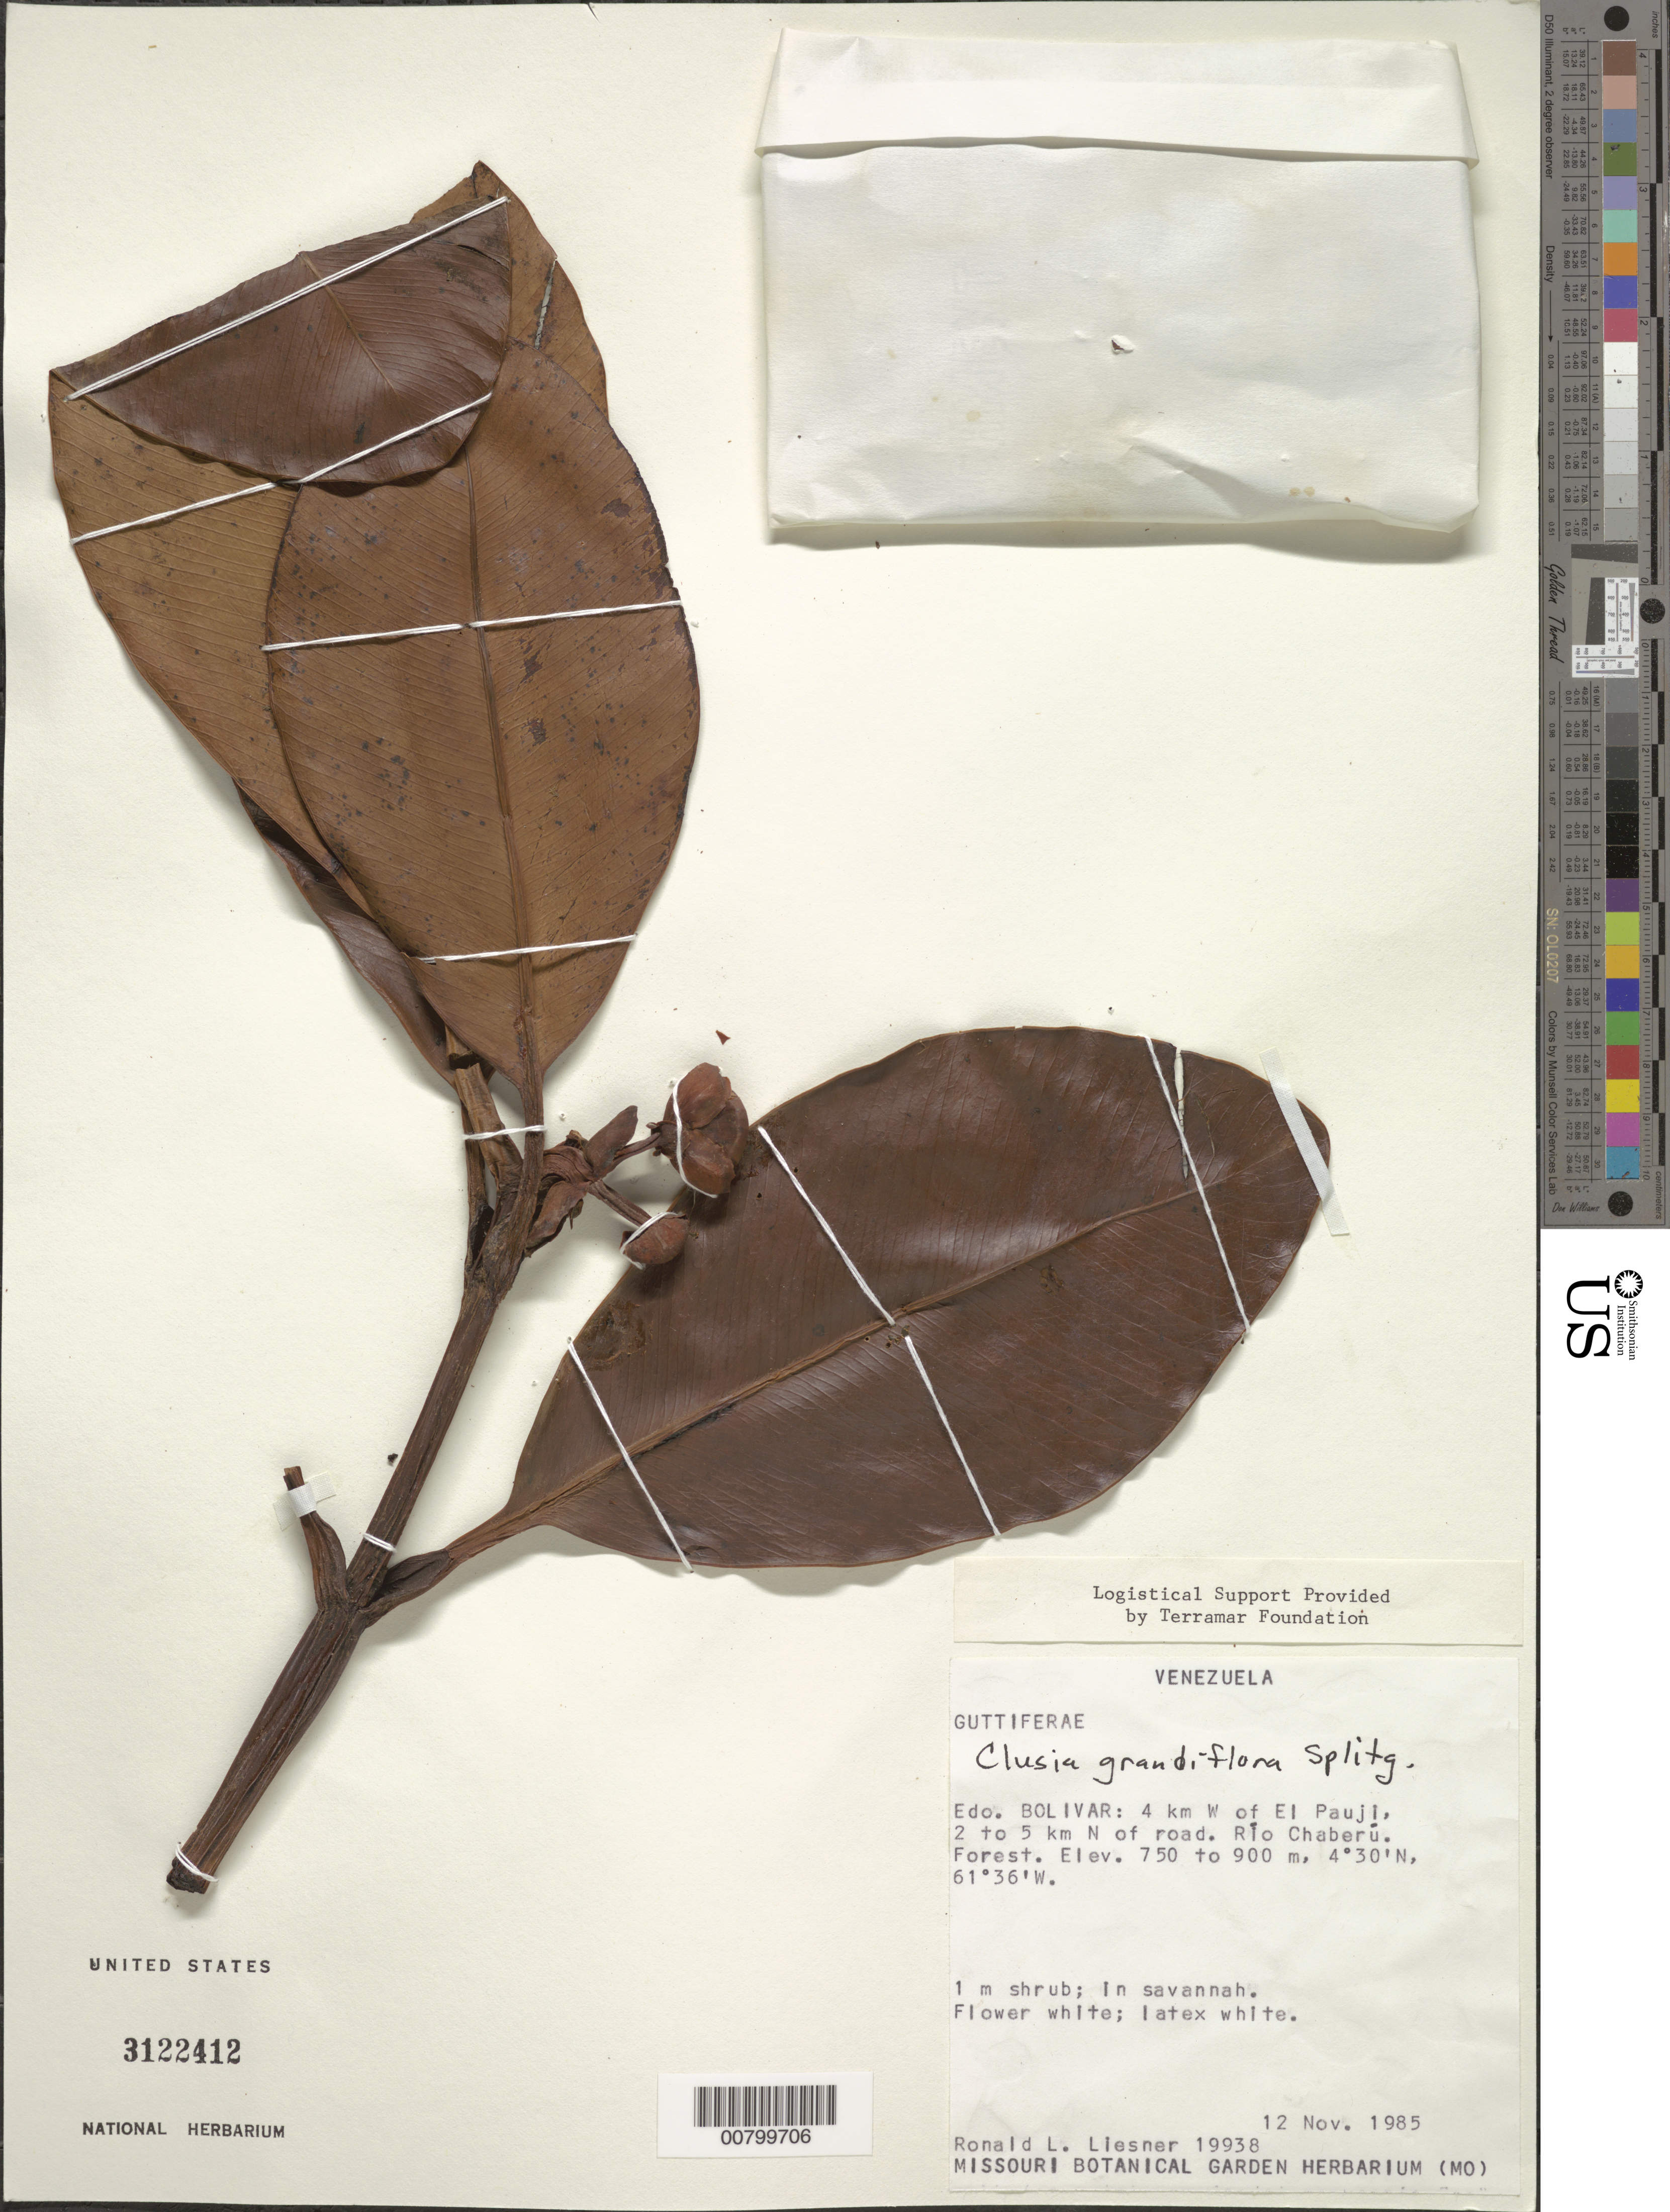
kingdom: Plantae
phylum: Tracheophyta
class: Magnoliopsida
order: Malpighiales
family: Clusiaceae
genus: Clusia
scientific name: Clusia grandiflora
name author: Splitg.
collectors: R. L. Liesner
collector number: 19938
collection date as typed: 12-Nov-85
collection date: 1985-11-12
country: Venezuela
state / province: Bolívar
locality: El Pauji, 4 km W of; 2 to 5 km N of road; río Caberú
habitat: Savanna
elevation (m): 750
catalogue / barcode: US 3122412